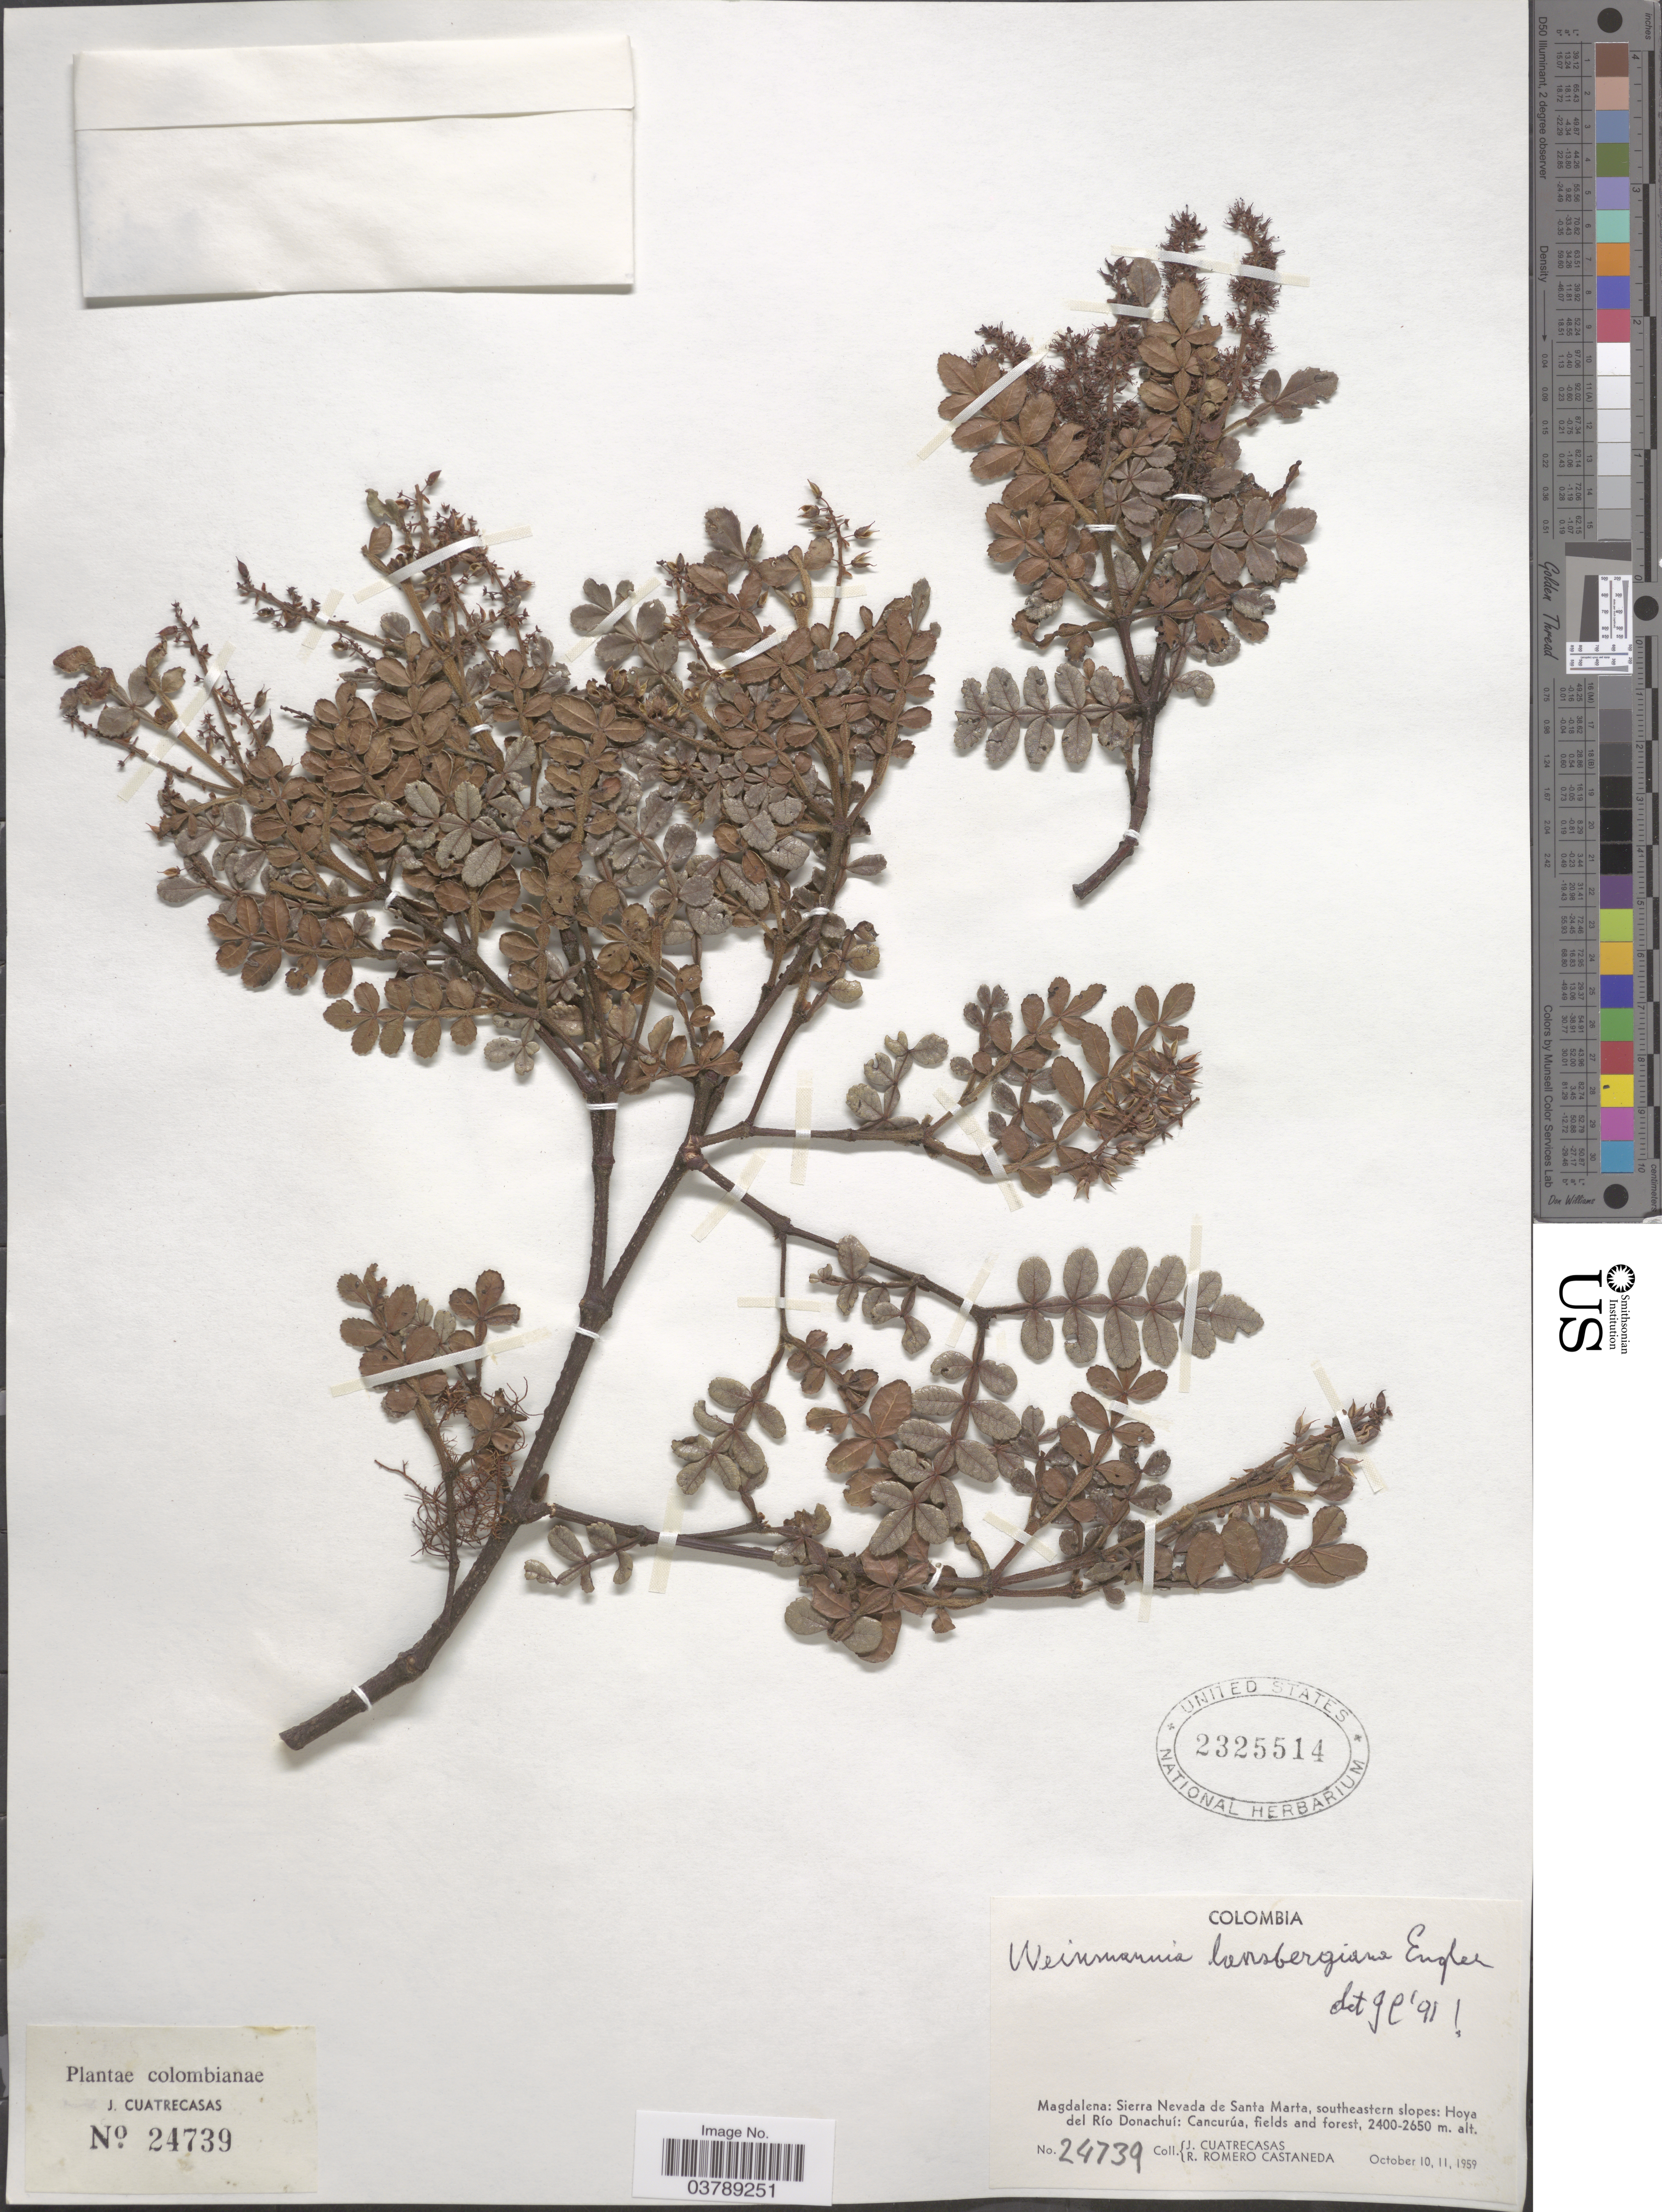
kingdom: Plantae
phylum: Tracheophyta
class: Magnoliopsida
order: Oxalidales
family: Cunoniaceae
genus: Weinmannia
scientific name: Weinmannia lansbergiana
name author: Engl.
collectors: J. Cuatrecasas & R. Romero Castañeda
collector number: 24739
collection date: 1959-10-10/1959-10-11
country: Colombia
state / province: Magdalena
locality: Sierra Nevada de Santa Marta, southeastern slopes: Hoya del Río Donachuí: Cancurúa, fields and forest.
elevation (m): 2400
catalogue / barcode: US 2325514